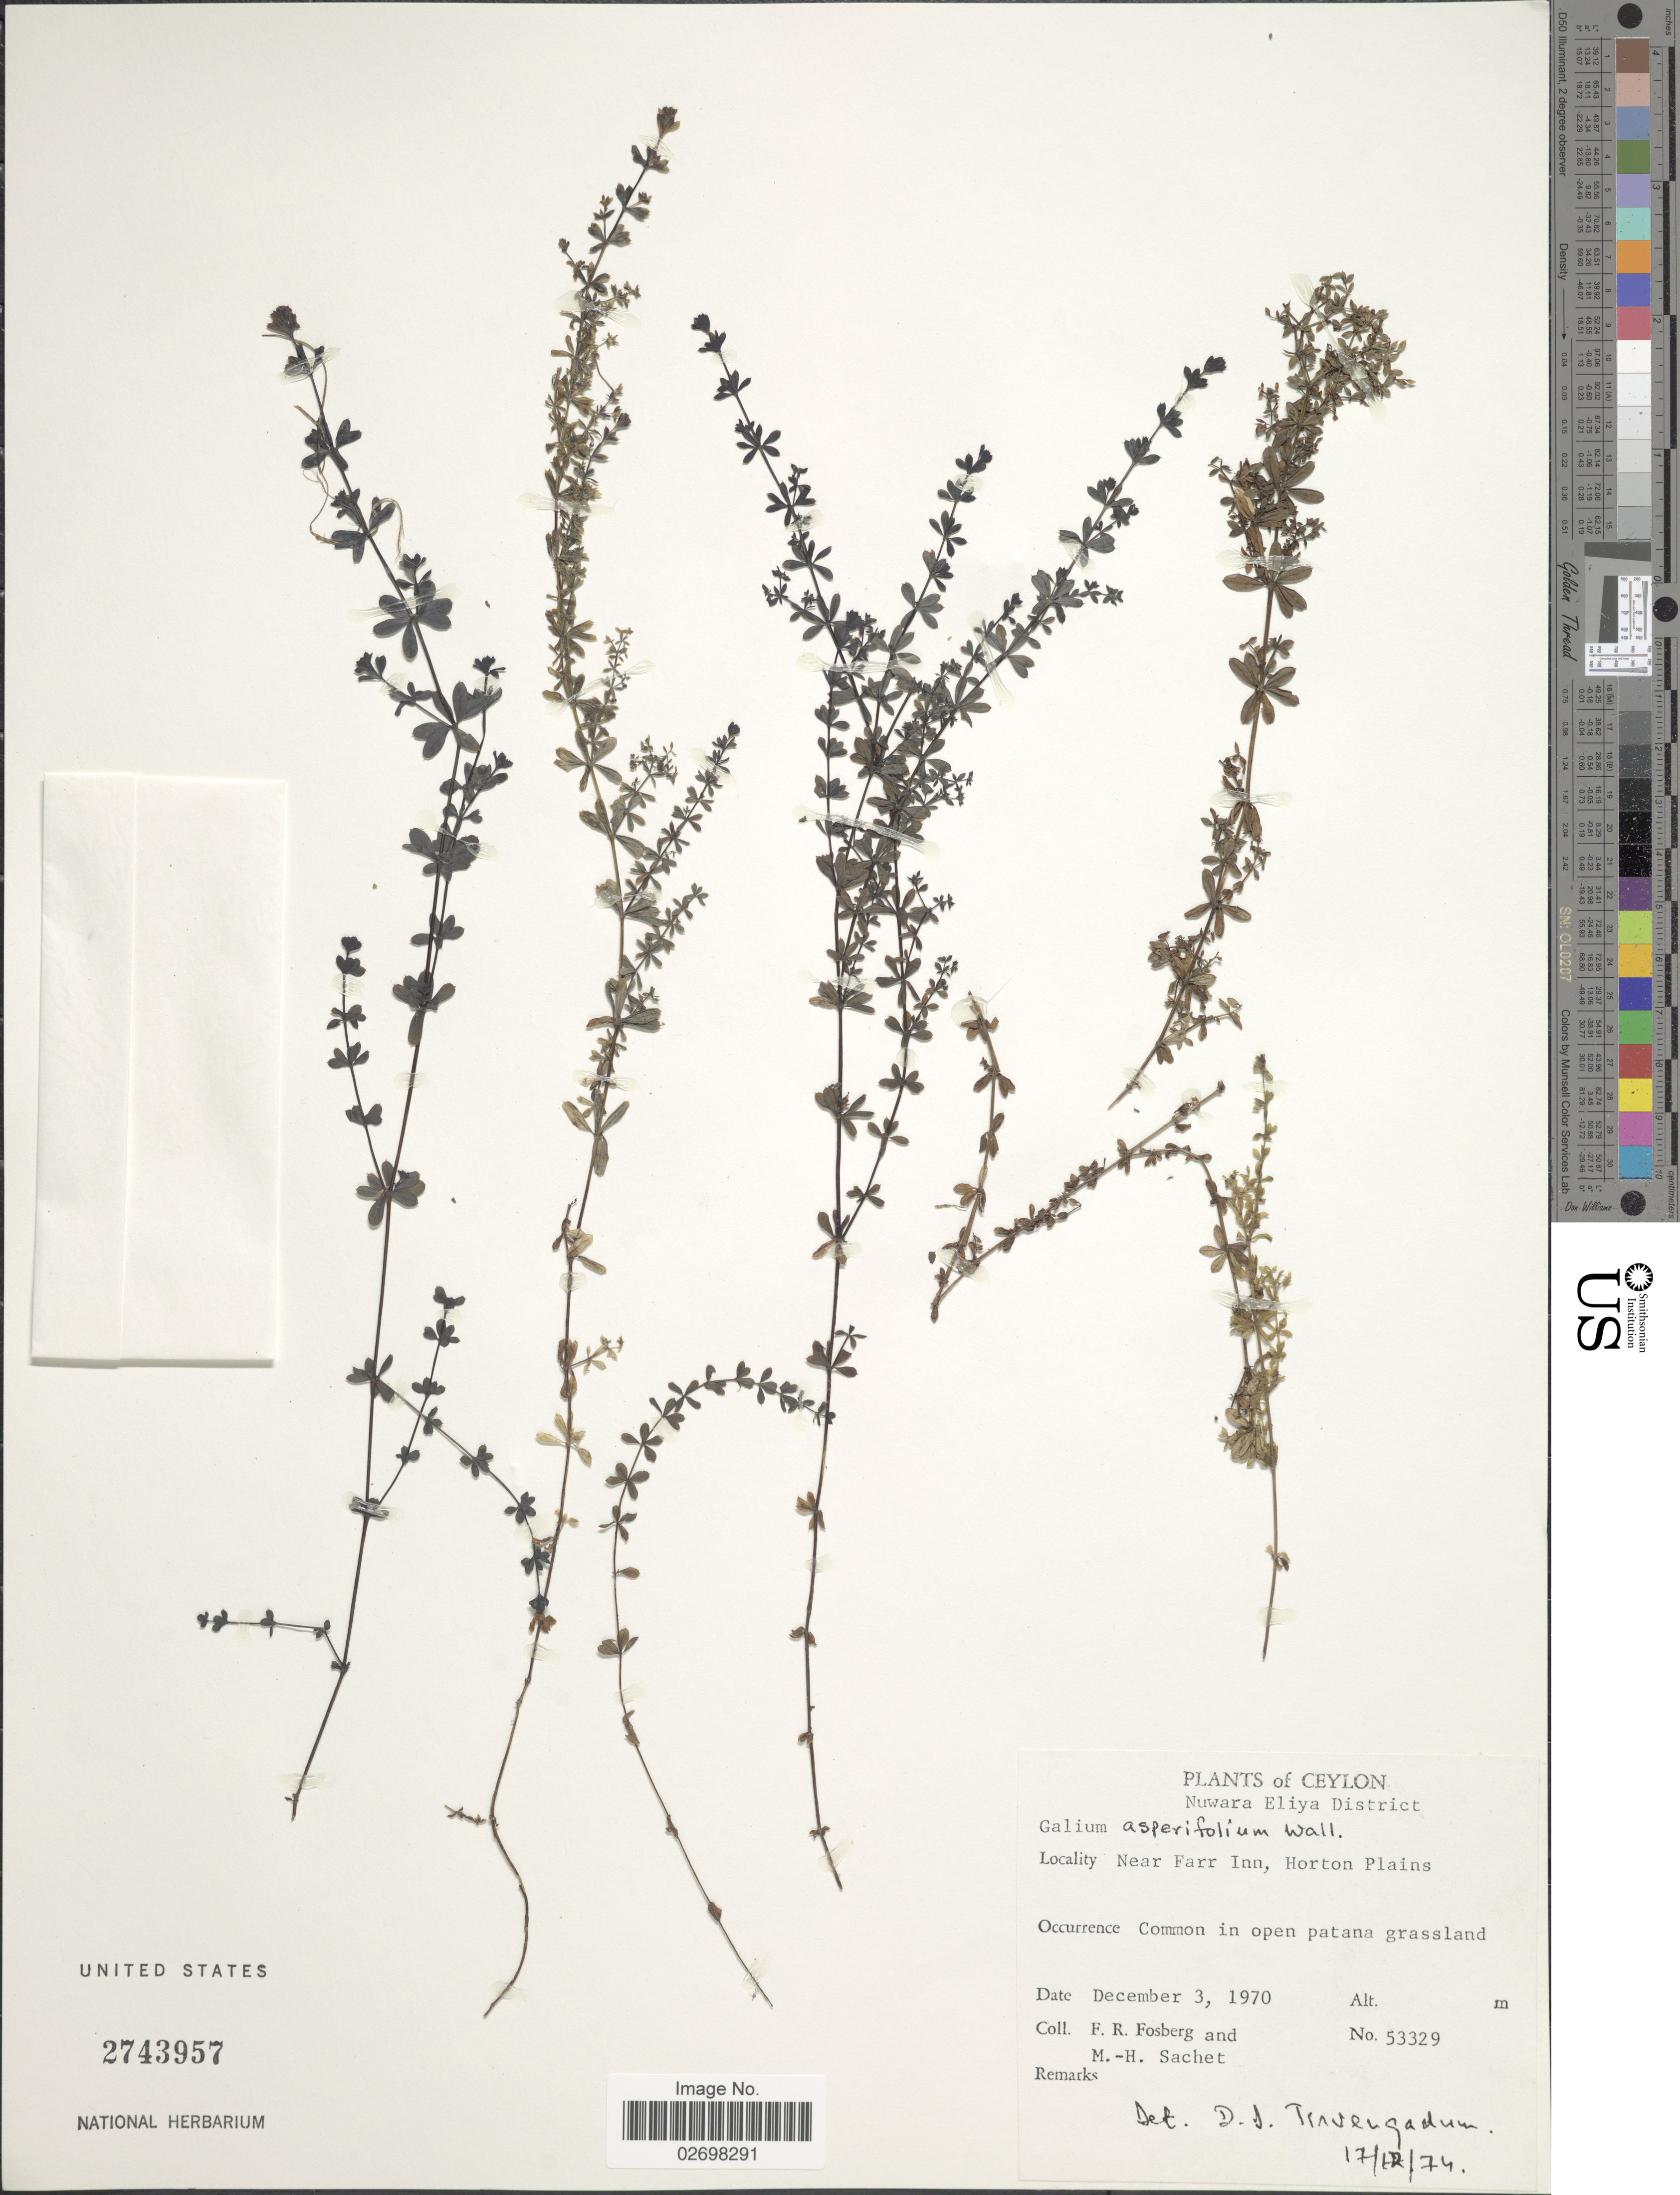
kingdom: Plantae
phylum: Tracheophyta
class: Magnoliopsida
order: Gentianales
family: Rubiaceae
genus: Galium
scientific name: Galium asperifolium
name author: Wall.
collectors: F. R. Fosberg & M.-H. Sachet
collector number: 53329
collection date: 1970-12-03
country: Sri Lanka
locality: Ceylon, Nuwara Eliya District, Near Farr Inn, Horton Plains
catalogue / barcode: US 2743957